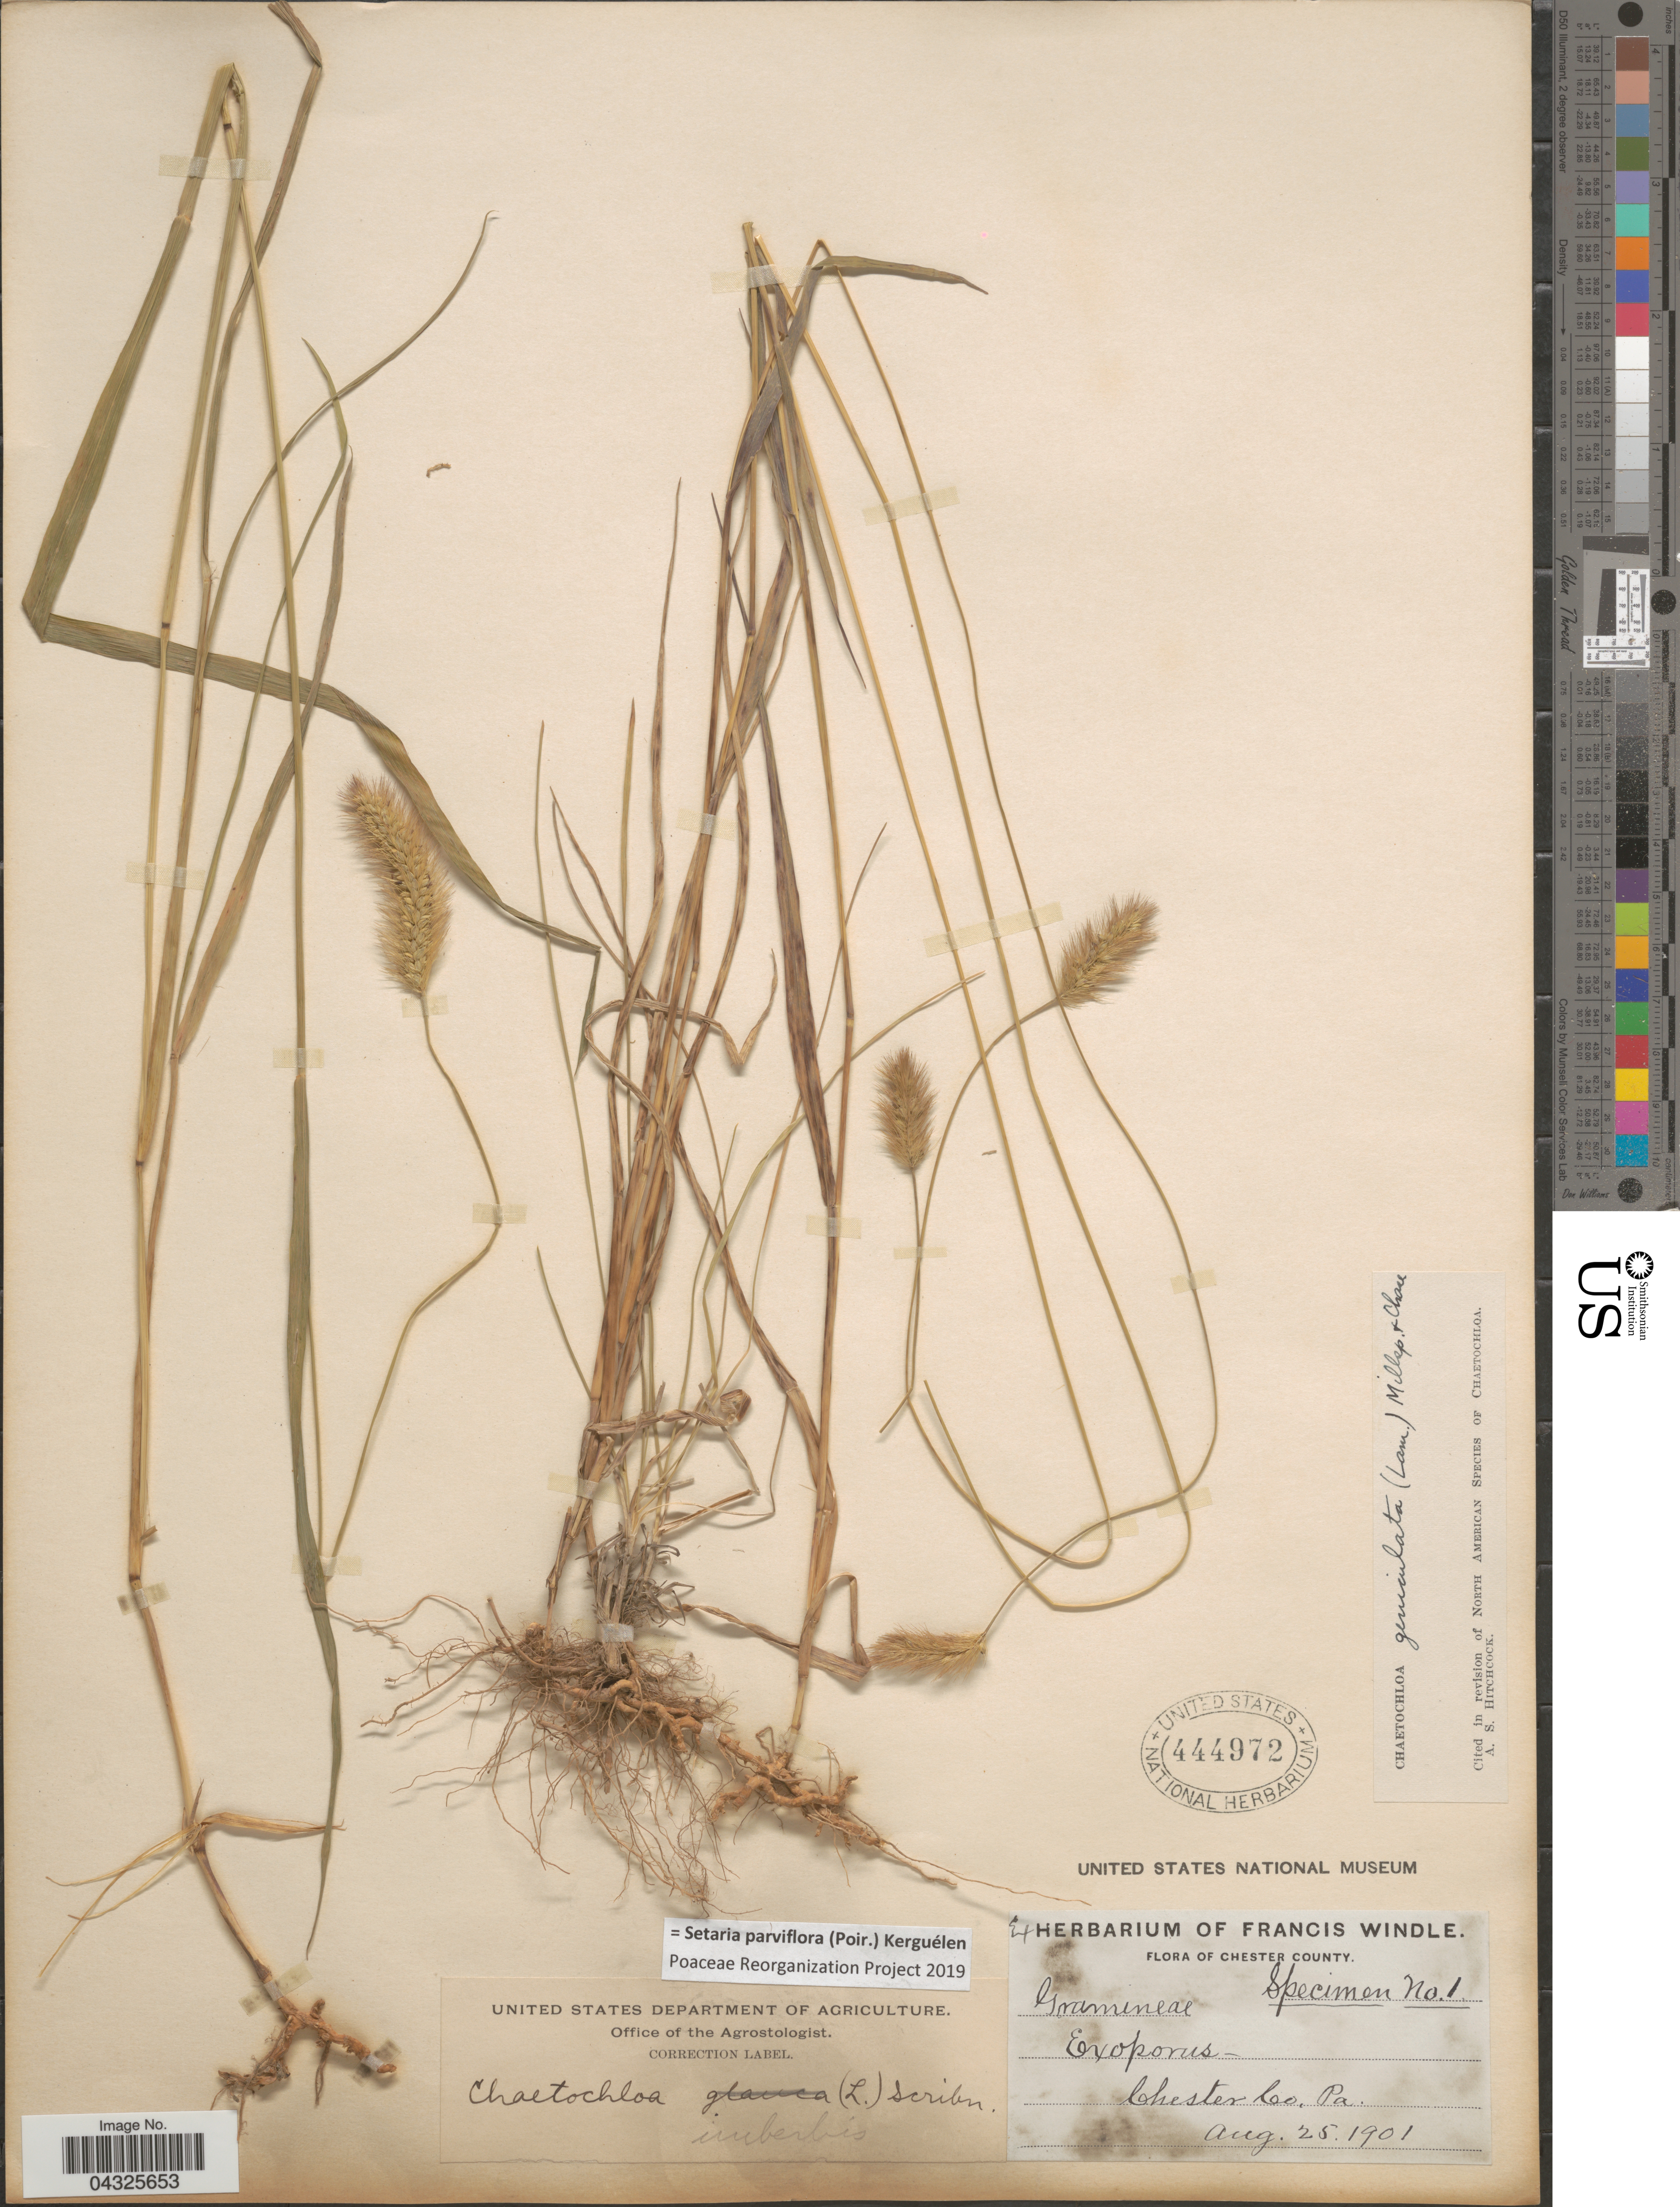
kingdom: Plantae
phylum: Tracheophyta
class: Liliopsida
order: Poales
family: Poaceae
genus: Setaria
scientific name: Setaria parviflora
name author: (Poir.) Kerguélen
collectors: ex herb. F. Windle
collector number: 1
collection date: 1901-08-25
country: United States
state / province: Pennsylvania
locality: Chester Co.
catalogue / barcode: US 444972